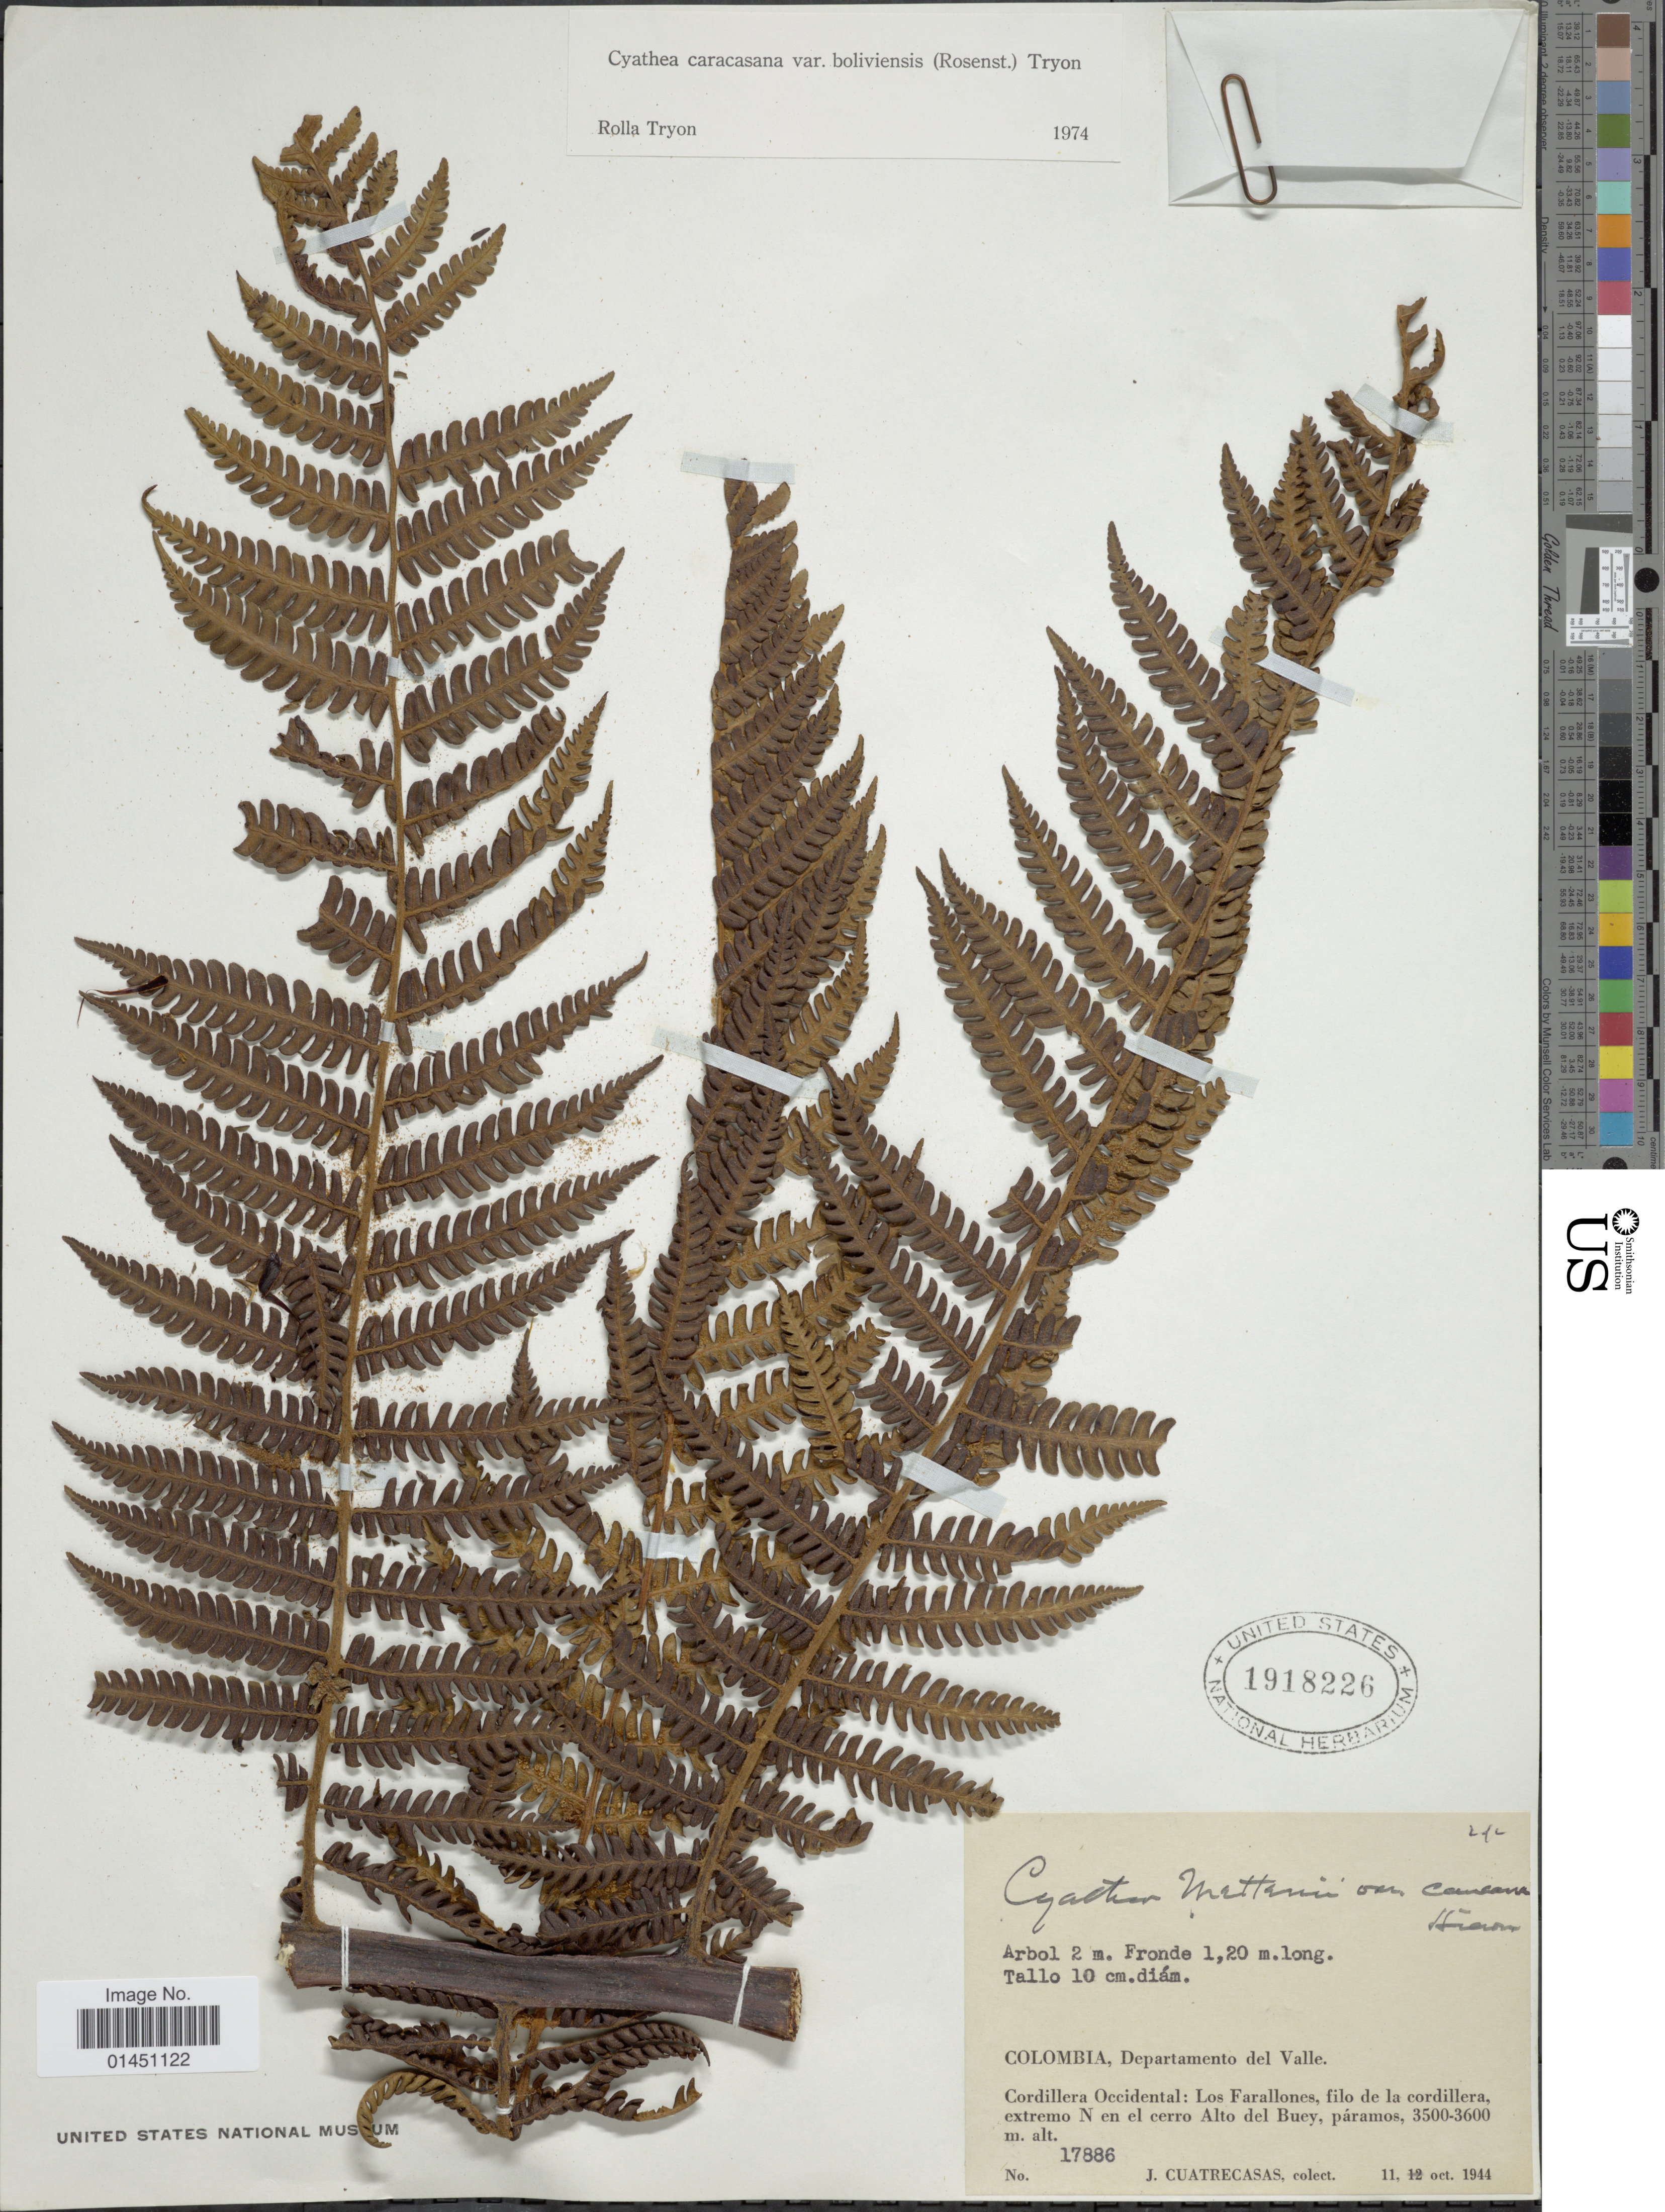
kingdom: Plantae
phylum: Tracheophyta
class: Polypodiopsida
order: Cyatheales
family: Cyatheaceae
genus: Cyathea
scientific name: Cyathea caracasana var. boliviensis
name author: (Rosenst.) R.M. Tryon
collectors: J. Cuatrecasas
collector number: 17886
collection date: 1944-10-11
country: Colombia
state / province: Valle del Cauca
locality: Departamento del Valle, Cordillera Occidental: Los Farallones, filo de la cordillera, extremo N en el cerro Alto del Buey, paramos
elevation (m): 3500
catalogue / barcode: US 1918226